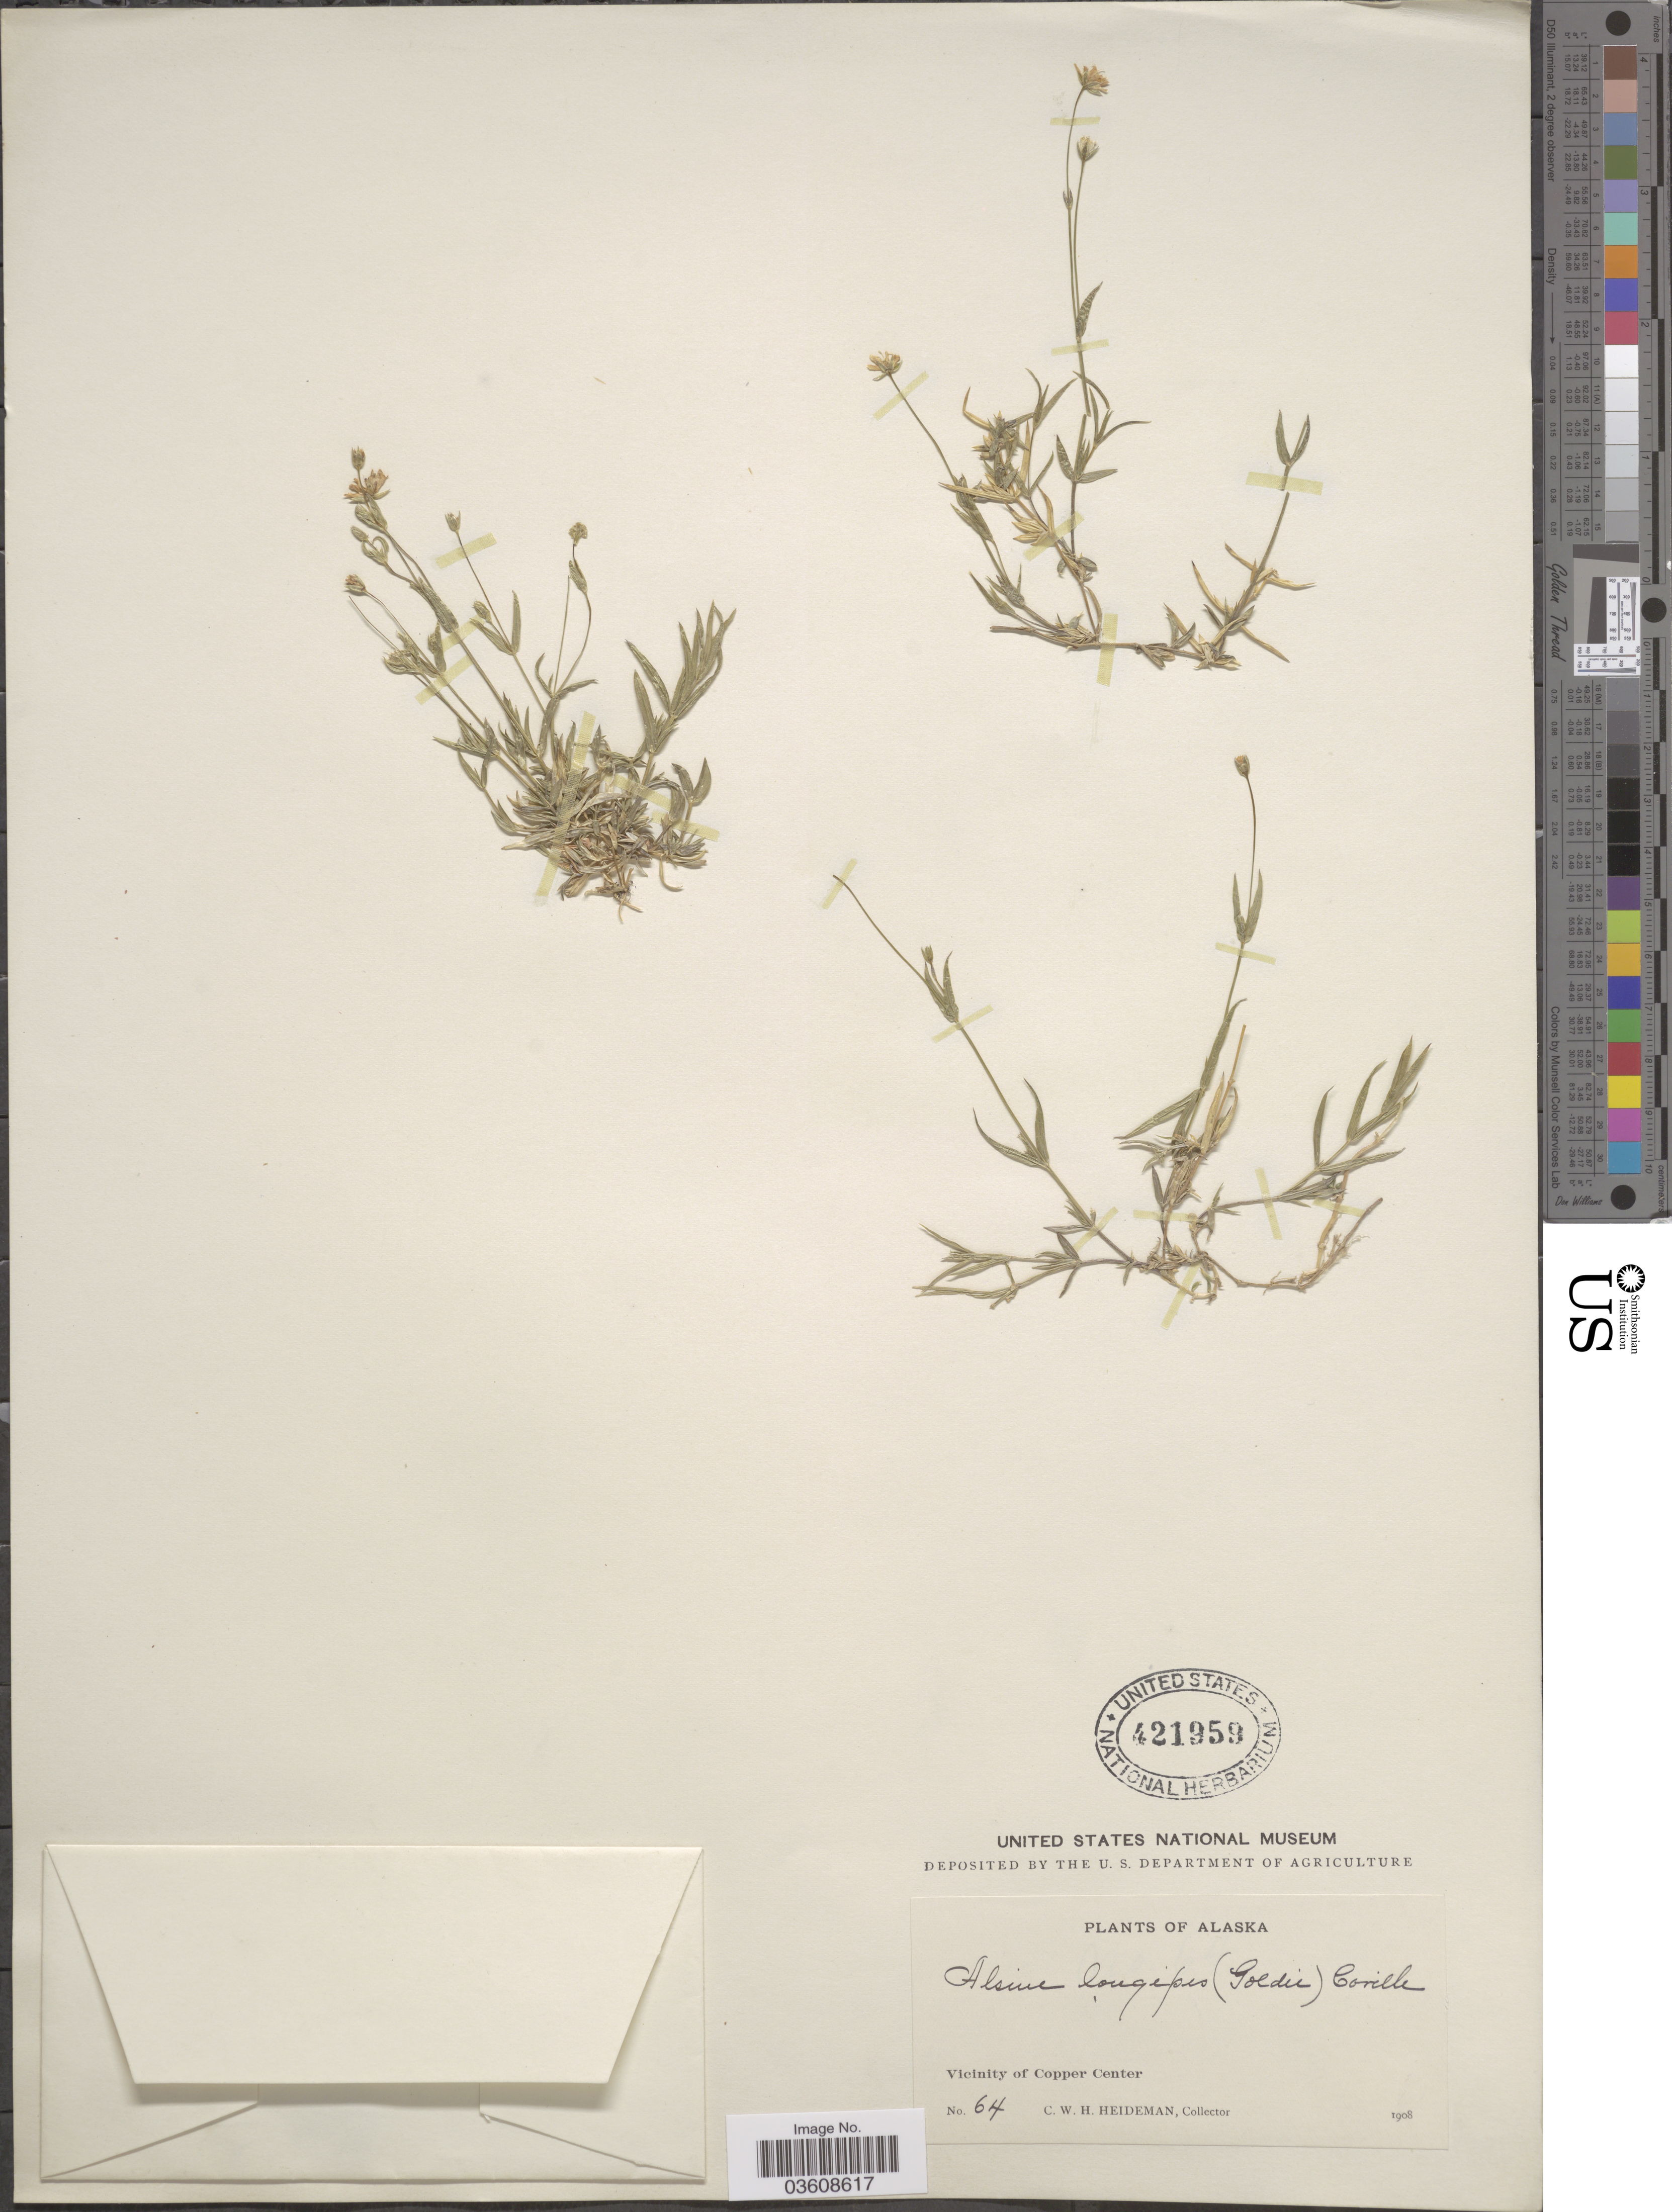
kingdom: Plantae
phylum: Tracheophyta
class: Magnoliopsida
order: Caryophyllales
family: Caryophyllaceae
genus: Stellaria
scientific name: Stellaria longipes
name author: Goldie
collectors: C. Heideman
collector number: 64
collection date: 1908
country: United States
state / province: Alaska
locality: Vicinity of Copper Center.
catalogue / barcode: US 421959